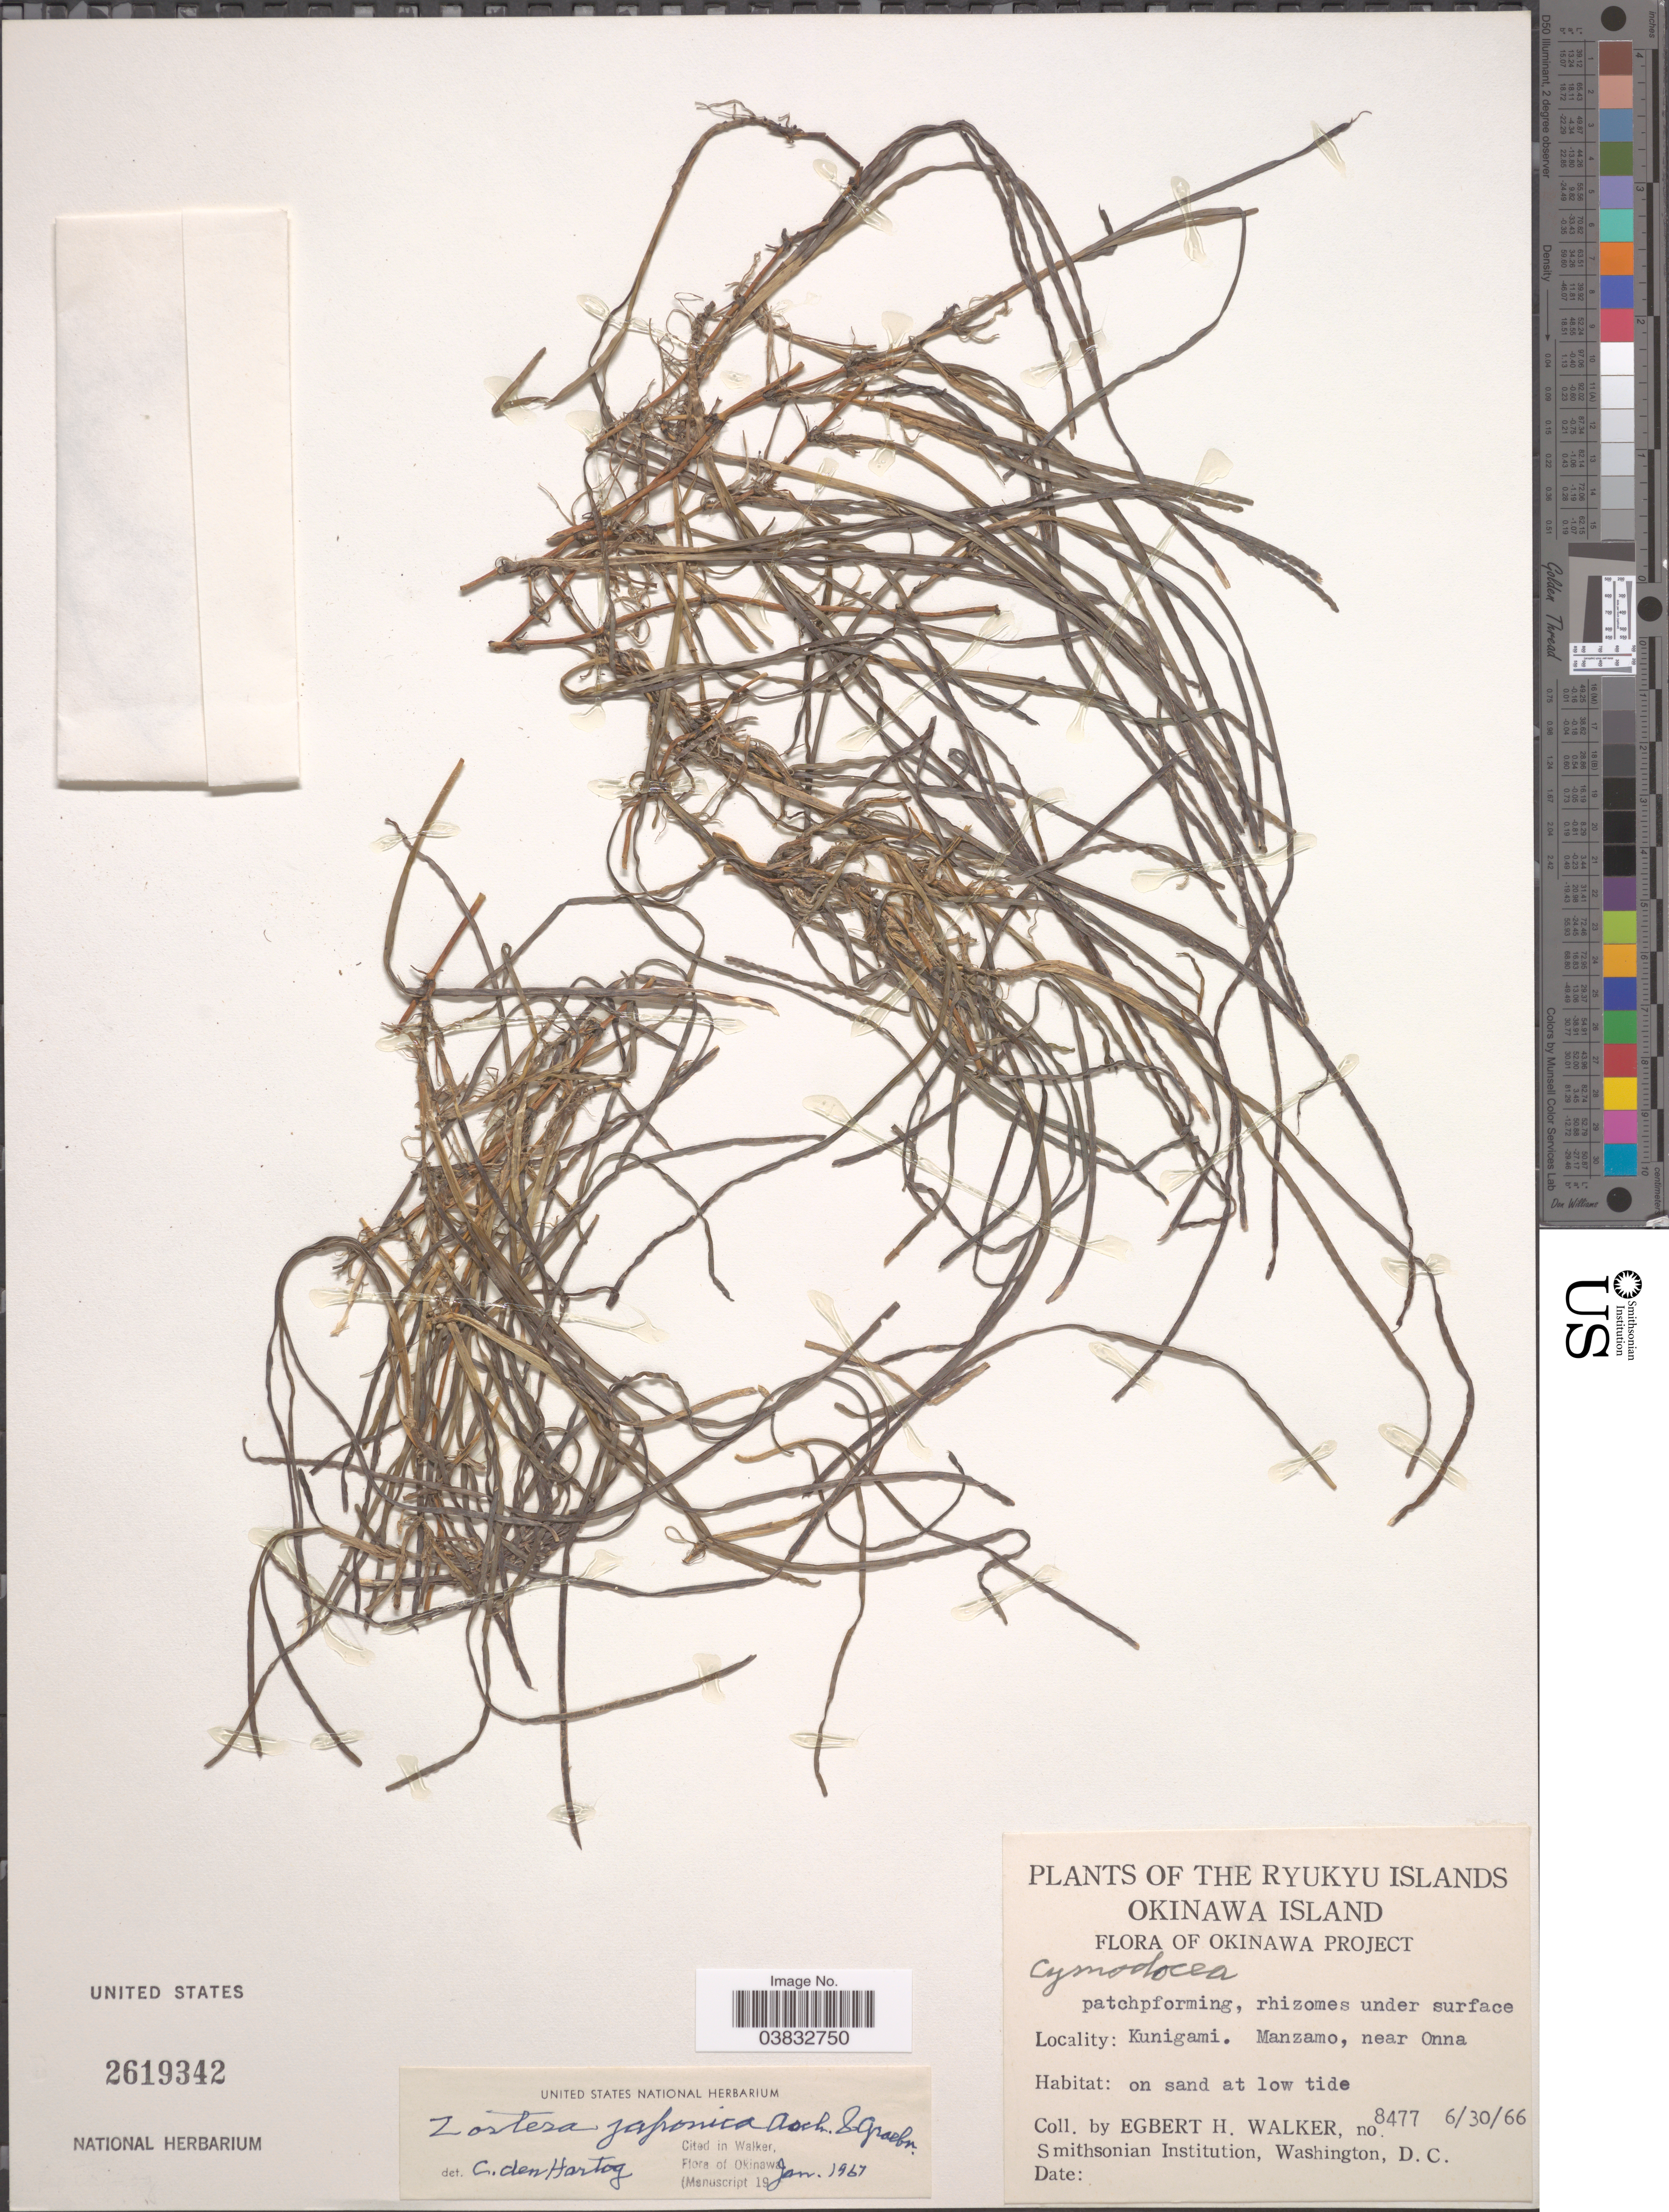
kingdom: Plantae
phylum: Tracheophyta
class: Liliopsida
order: Alismatales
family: Zosteraceae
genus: Zostera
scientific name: Zostera japonica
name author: Asch. & Graebn.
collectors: E. H. Walker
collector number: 8477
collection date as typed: Transcribed d/m/y: 30/6/66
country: Japan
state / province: Okinawa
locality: The Ryukyu Islands. Okinawa Island. Kunigami. Manzamo, near Onna. On sand at low tide.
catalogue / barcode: US 2619342